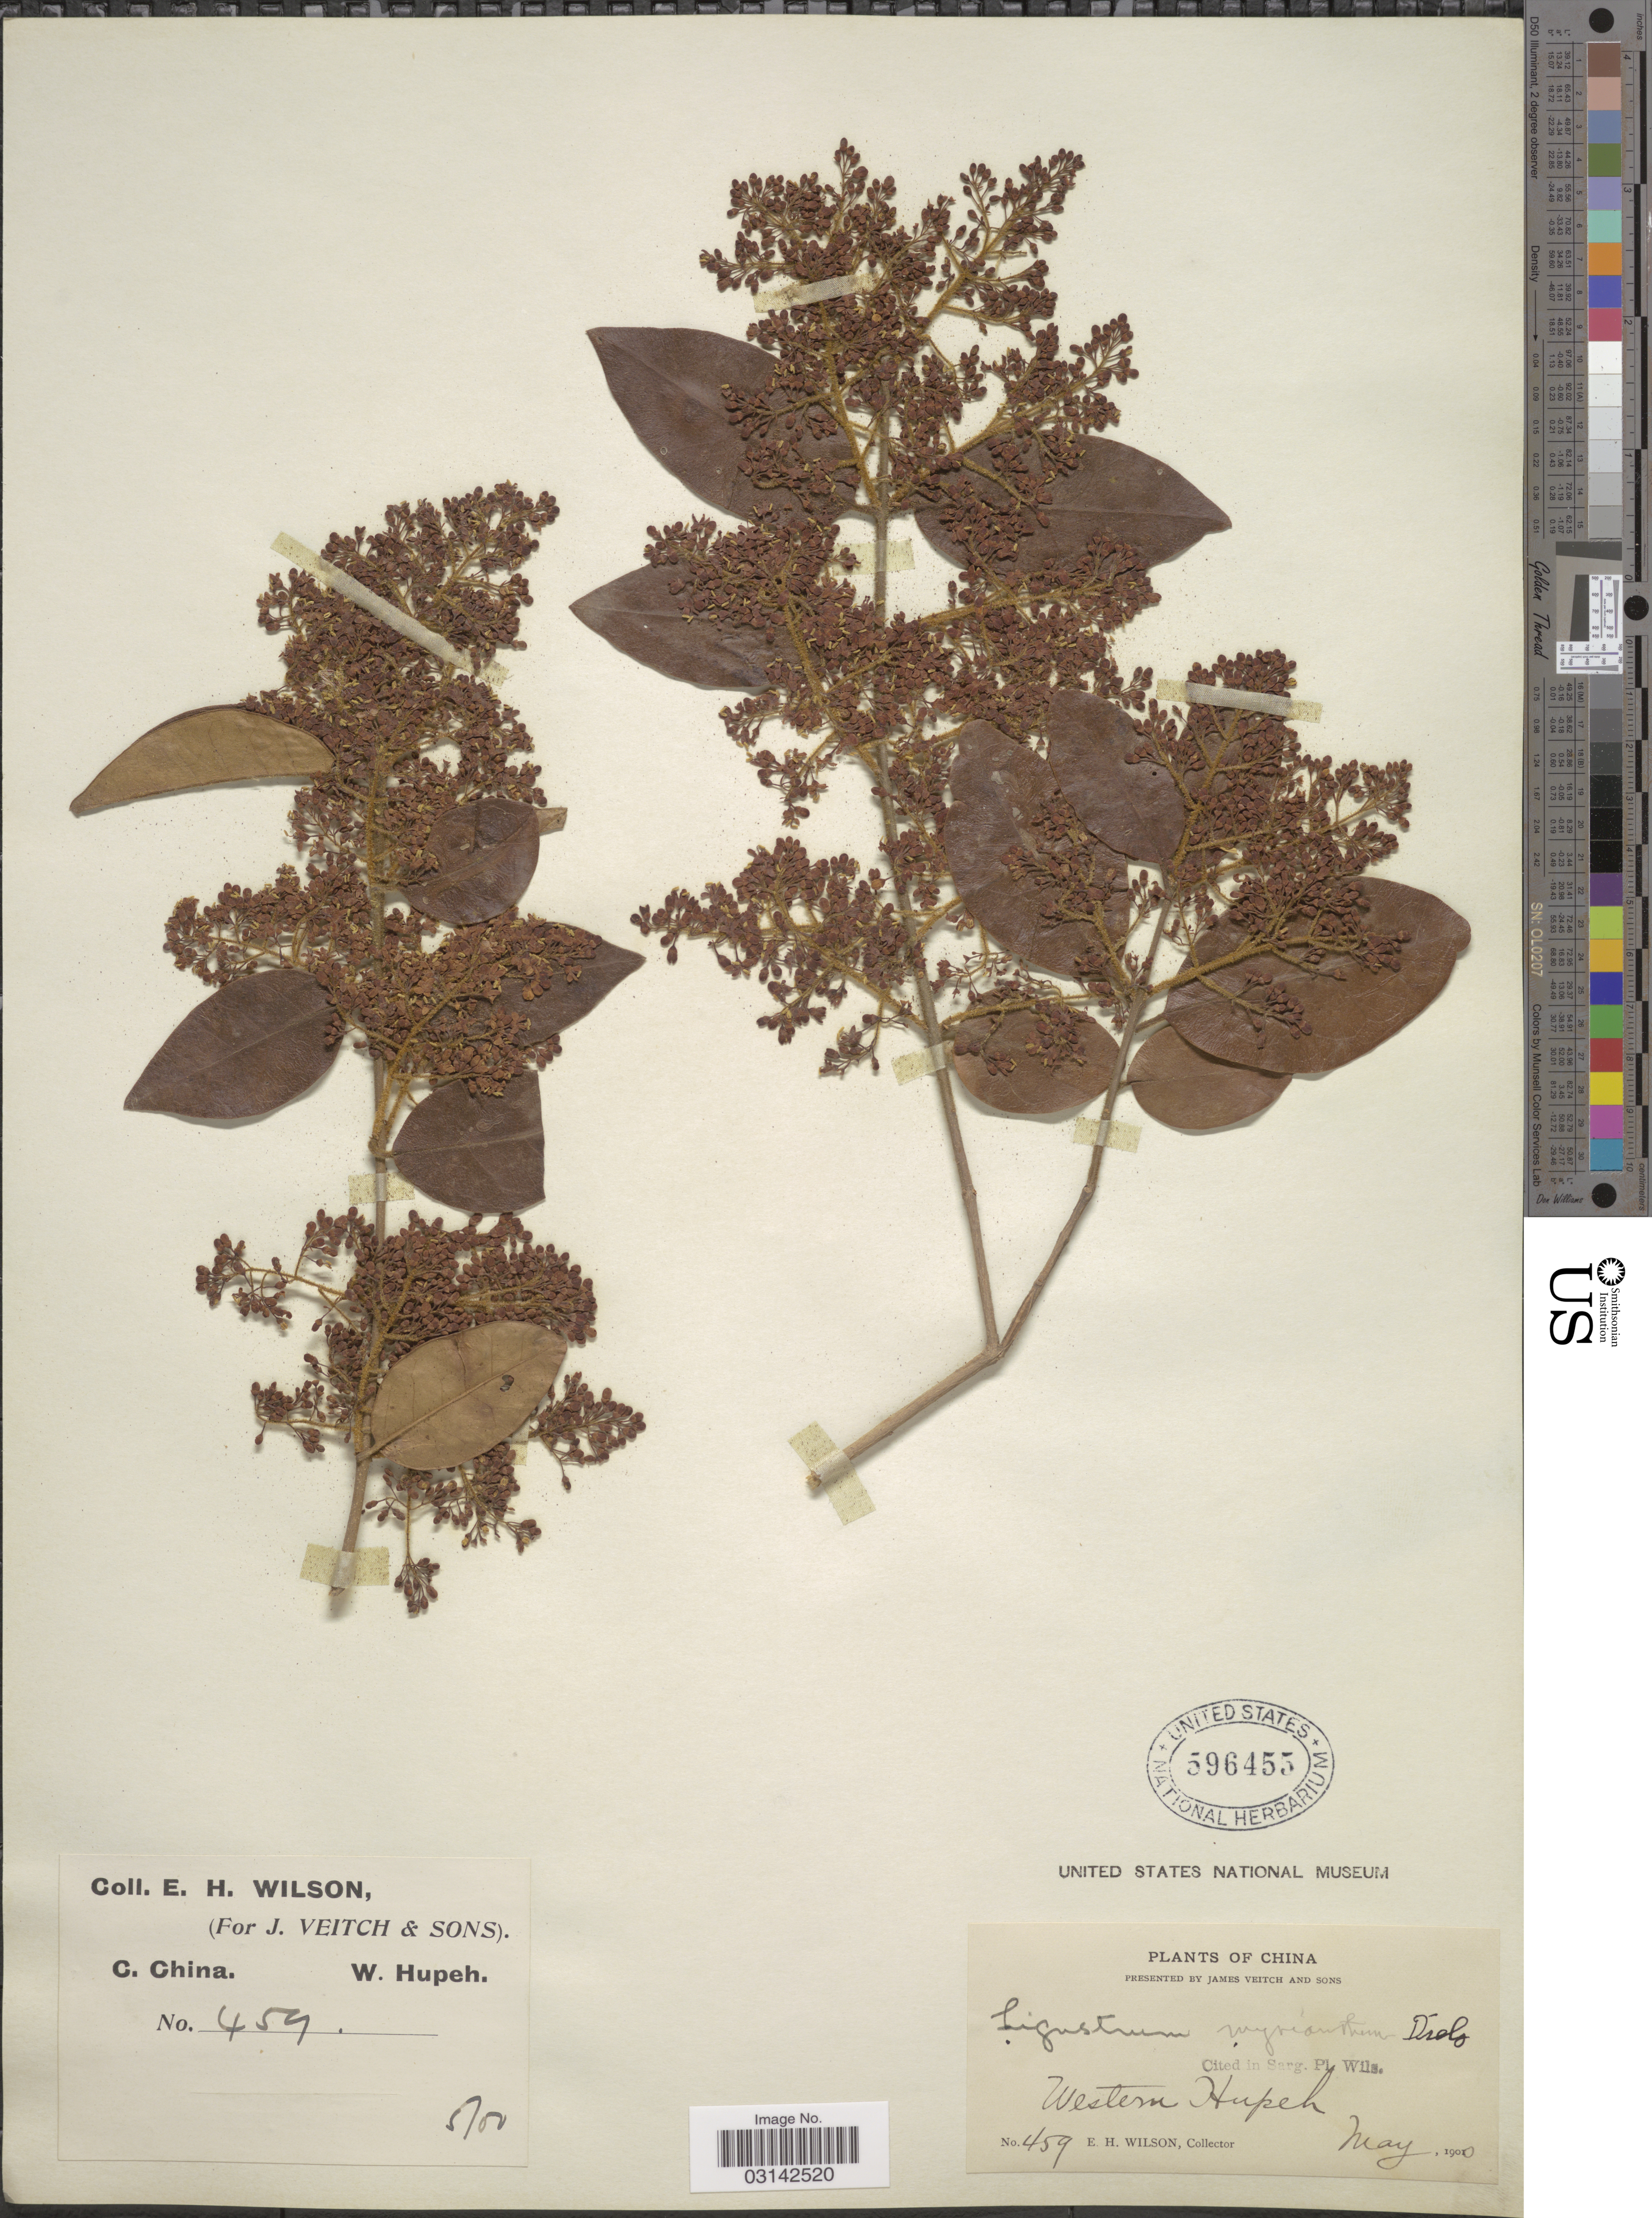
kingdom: Plantae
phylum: Tracheophyta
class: Magnoliopsida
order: Lamiales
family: Oleaceae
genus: Ligustrum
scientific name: Ligustrum myrianthum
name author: Diels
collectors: E. Wilson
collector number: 459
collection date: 1900-05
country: China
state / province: Hubei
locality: C. China, Western Hupeh.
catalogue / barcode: US 596455